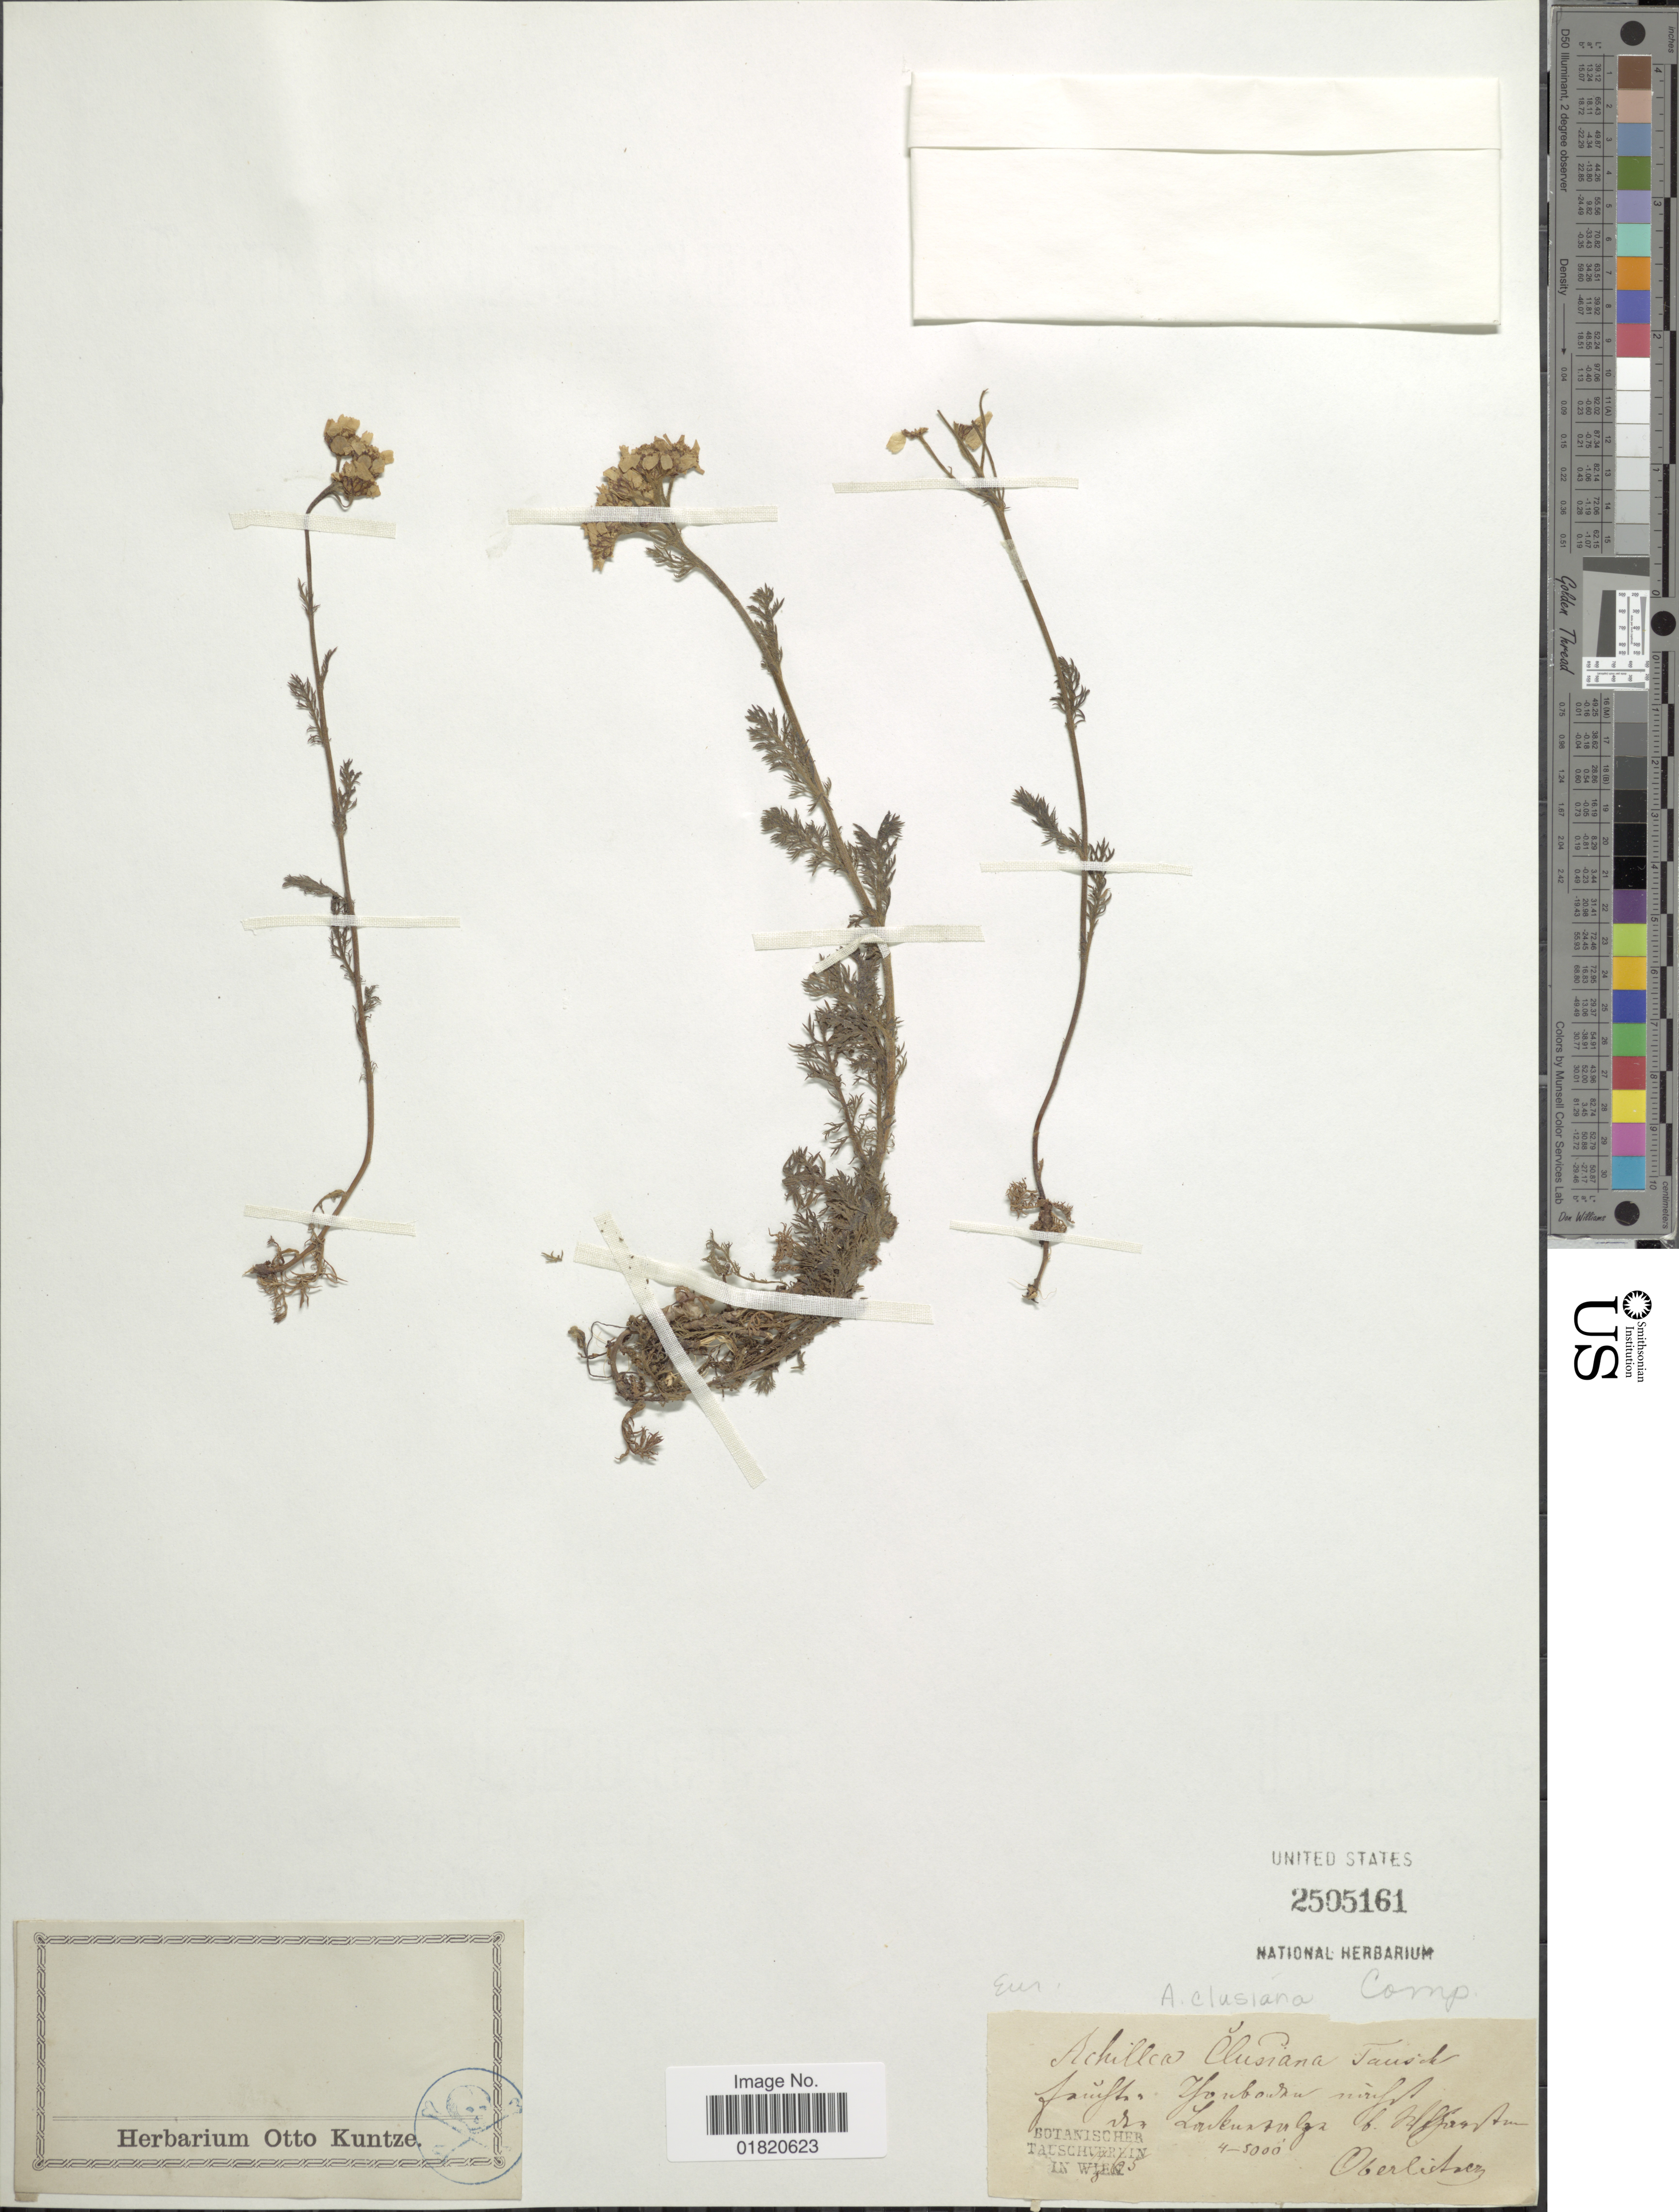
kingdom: Plantae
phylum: Tracheophyta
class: Magnoliopsida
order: Asterales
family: Asteraceae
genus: Achillea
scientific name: Achillea clavennae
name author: L.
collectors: -. Oberleidner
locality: Lowkuntulz b. Mlfgreatn [interpreted]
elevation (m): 1219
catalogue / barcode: US 2505161